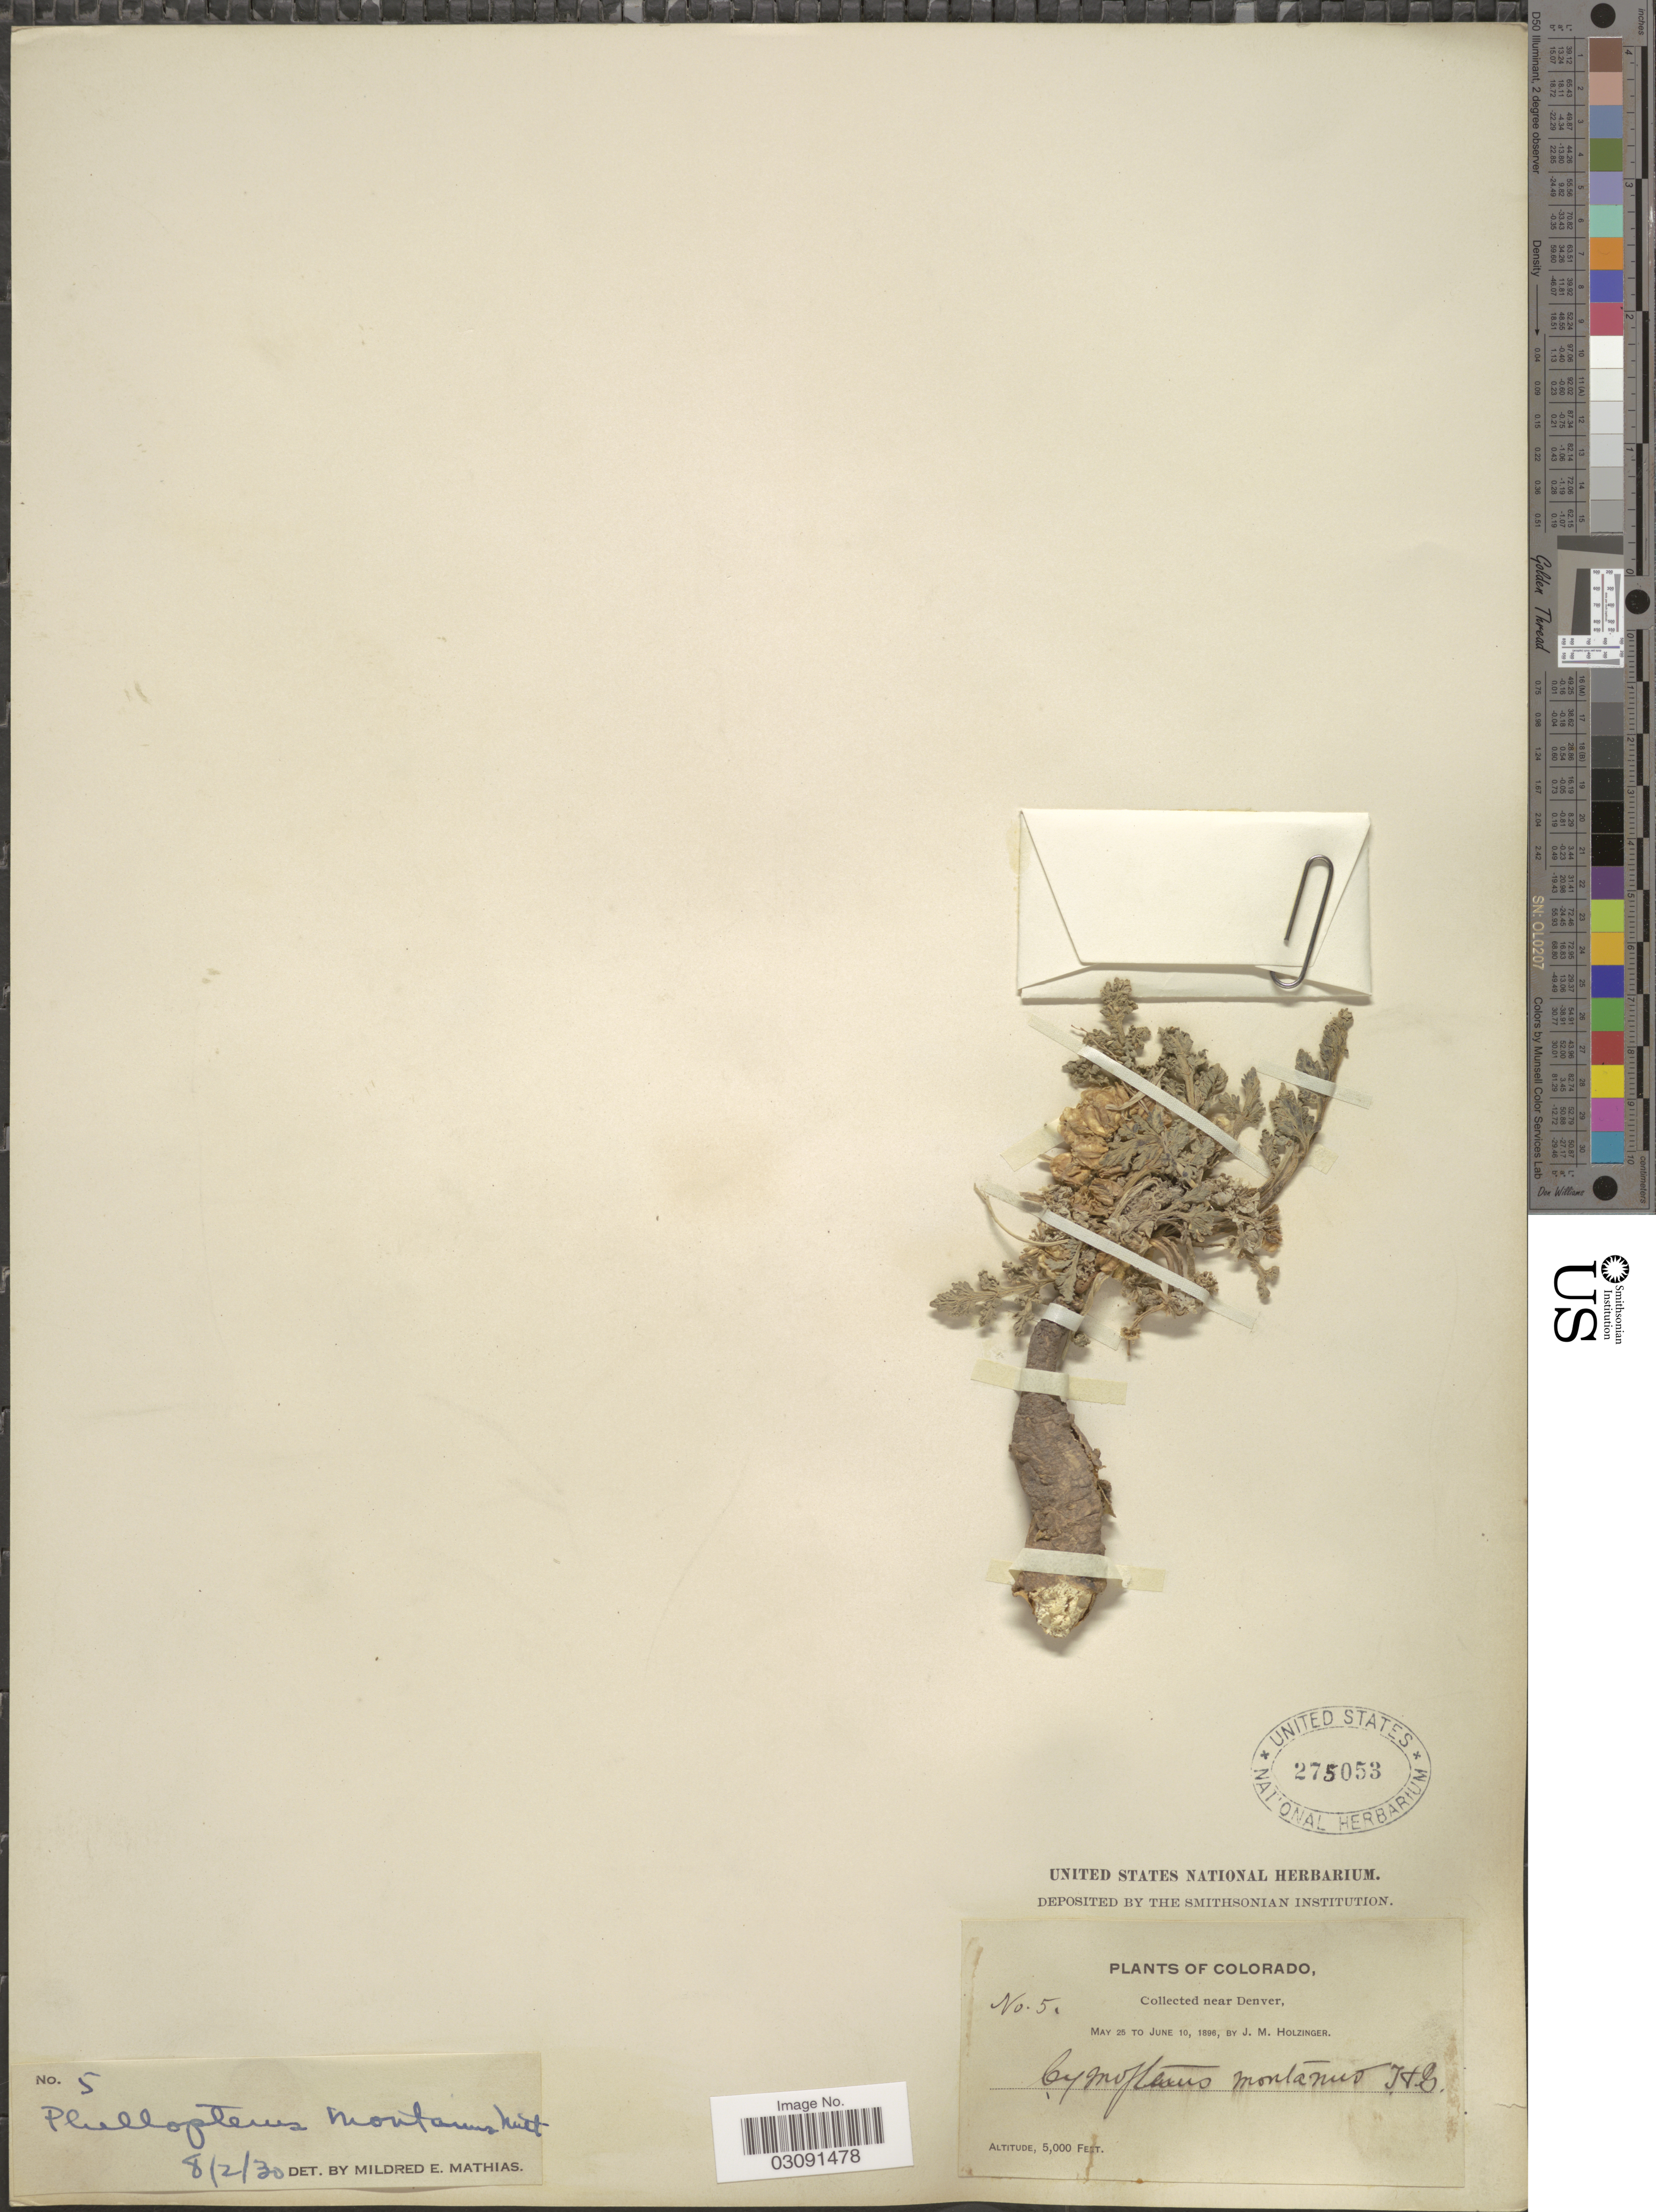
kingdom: Plantae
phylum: Tracheophyta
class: Magnoliopsida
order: Apiales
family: Apiaceae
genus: Cymopterus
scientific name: Cymopterus montanus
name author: Torr. & A. Gray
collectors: J. M. Holzinger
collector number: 5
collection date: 1896-05-25/1896-06-10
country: United States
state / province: Colorado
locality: Near Denver.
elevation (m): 1524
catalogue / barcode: US 275053